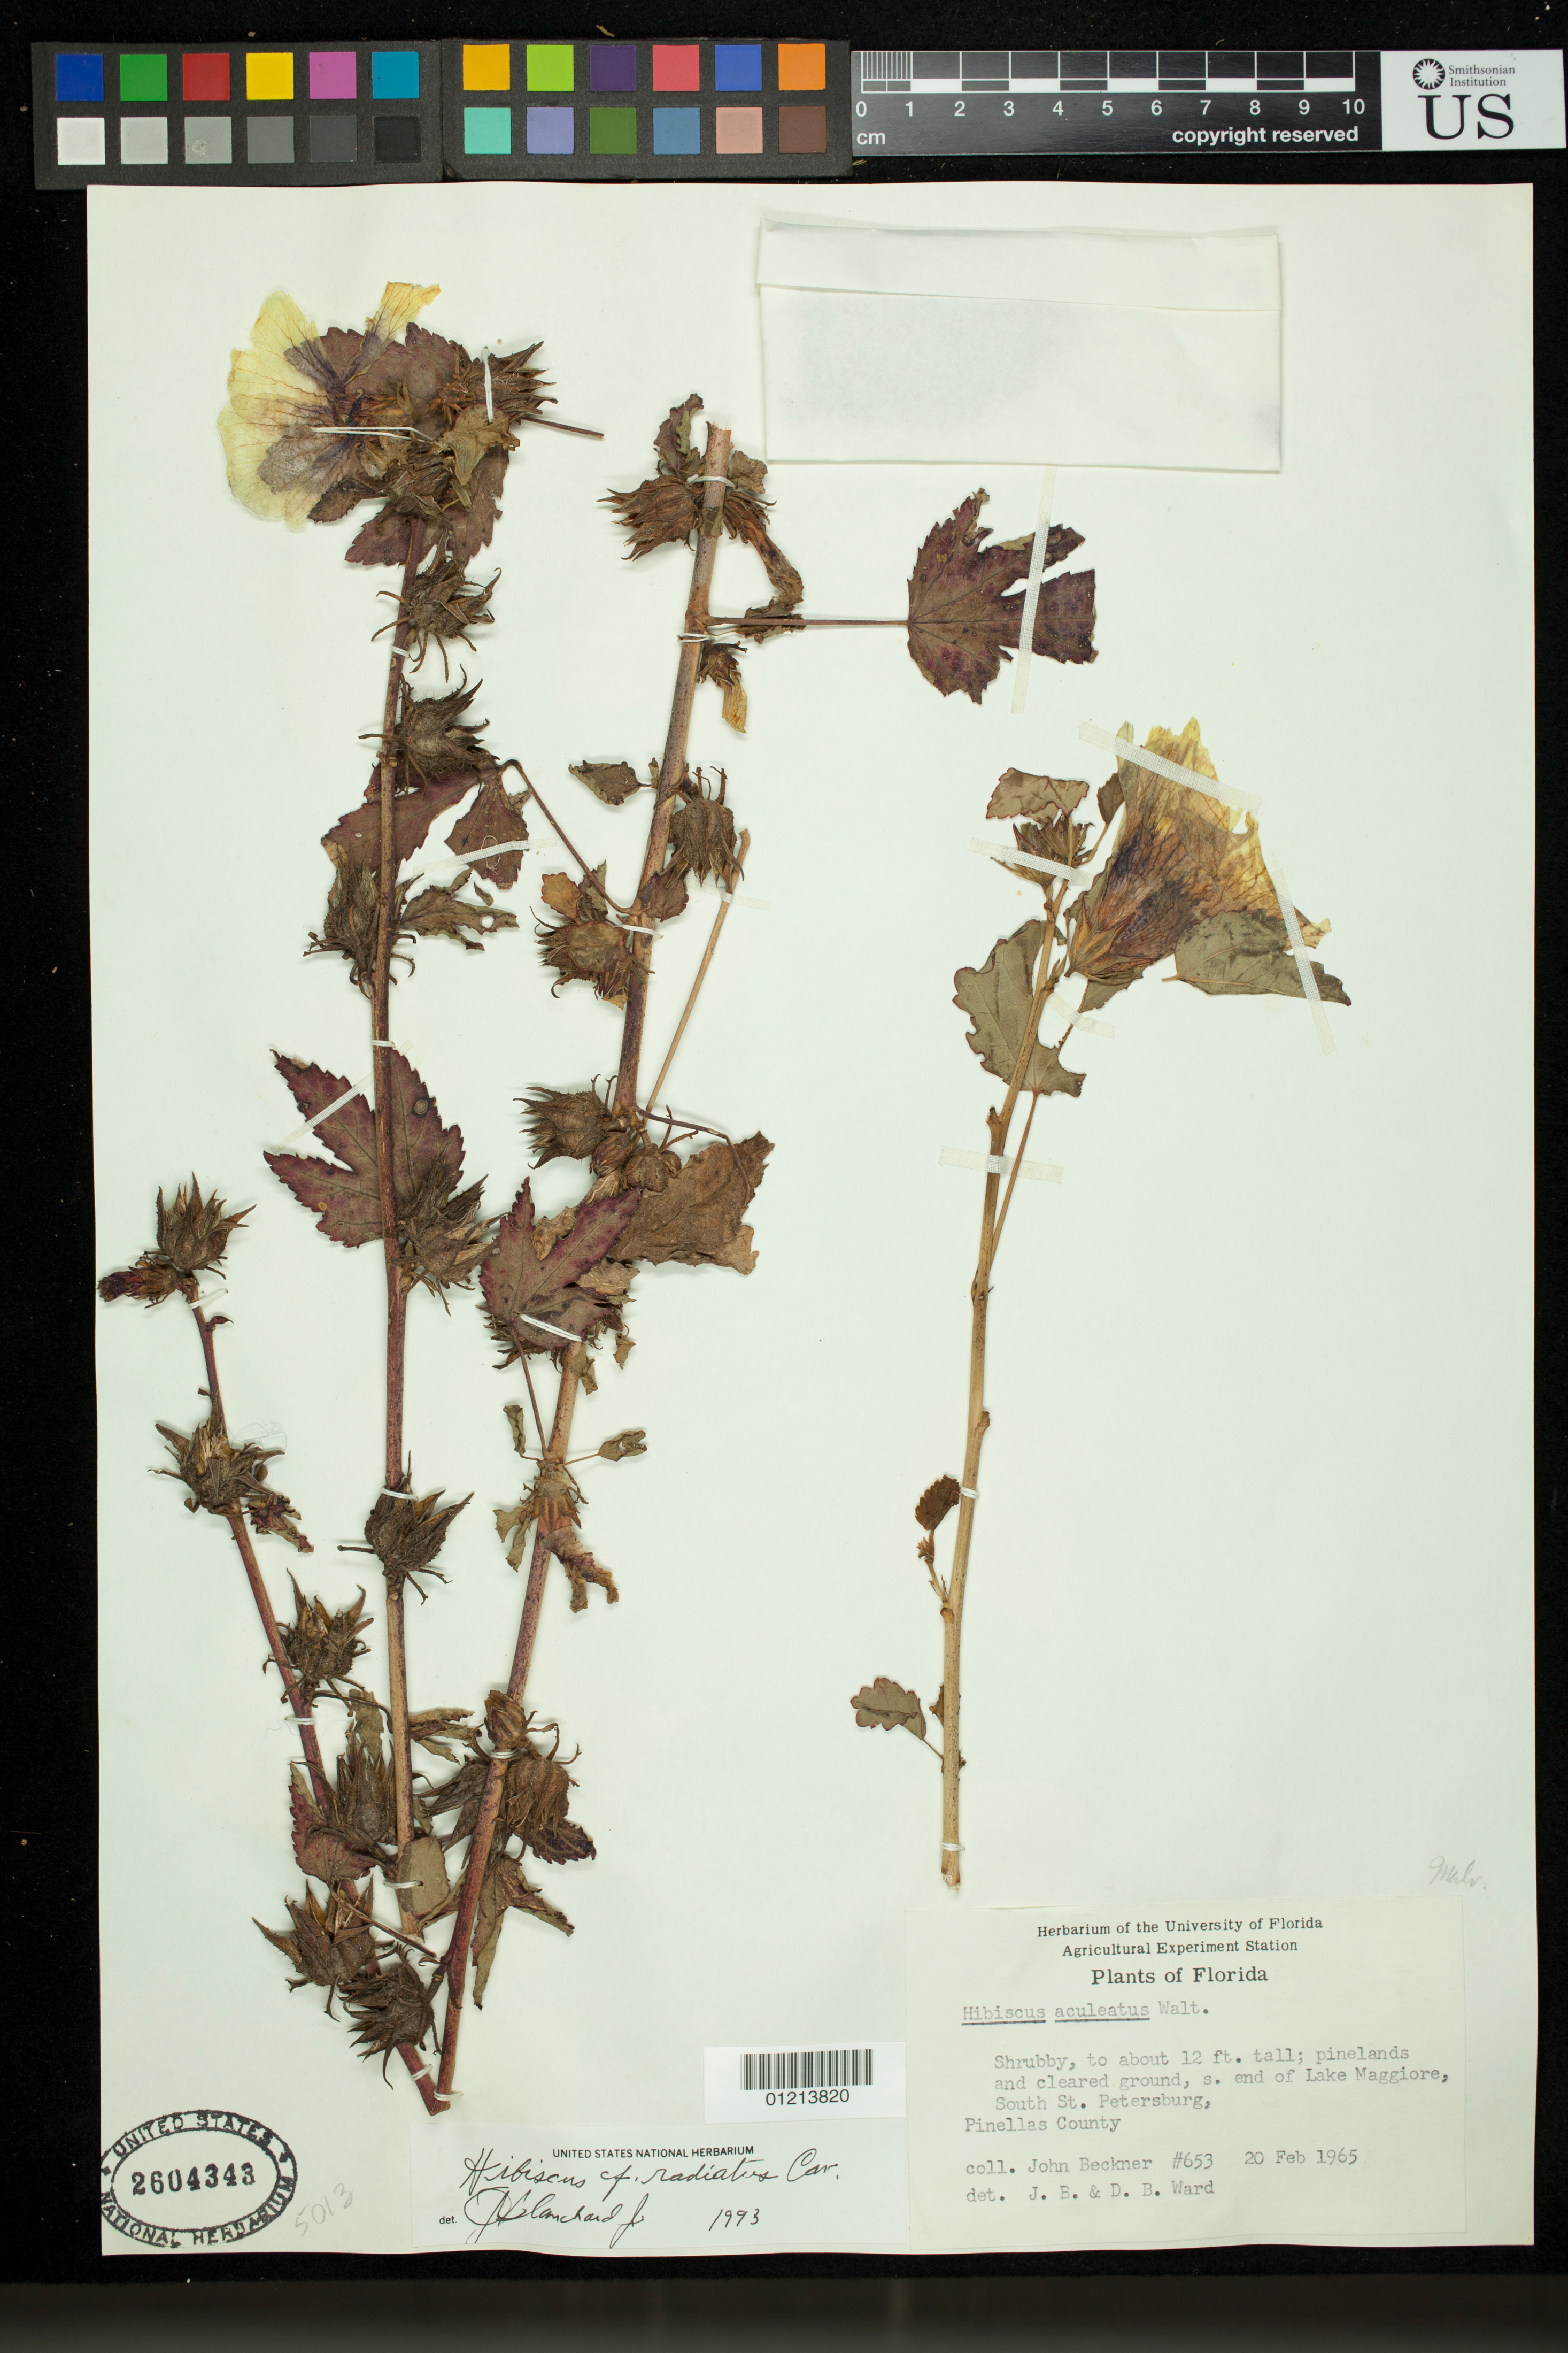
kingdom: Plantae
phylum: Tracheophyta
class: Magnoliopsida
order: Malvales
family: Malvaceae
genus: Sabdariffa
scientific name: Sabdariffa radiata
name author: (Cav.) R.L. Barrett & M.M. Hanes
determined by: Dorr, Laurence J., Curator (BOT), Smithsonian Institution - National Museum of Natural History (UNITED STATES)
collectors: J. Beckner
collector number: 653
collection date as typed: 20 Feb 1965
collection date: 1965-02-20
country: United States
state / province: Florida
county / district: Pinellas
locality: S. end of Lake Maggiore, South St. Petersburg, Pinellas County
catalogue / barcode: US 2604343